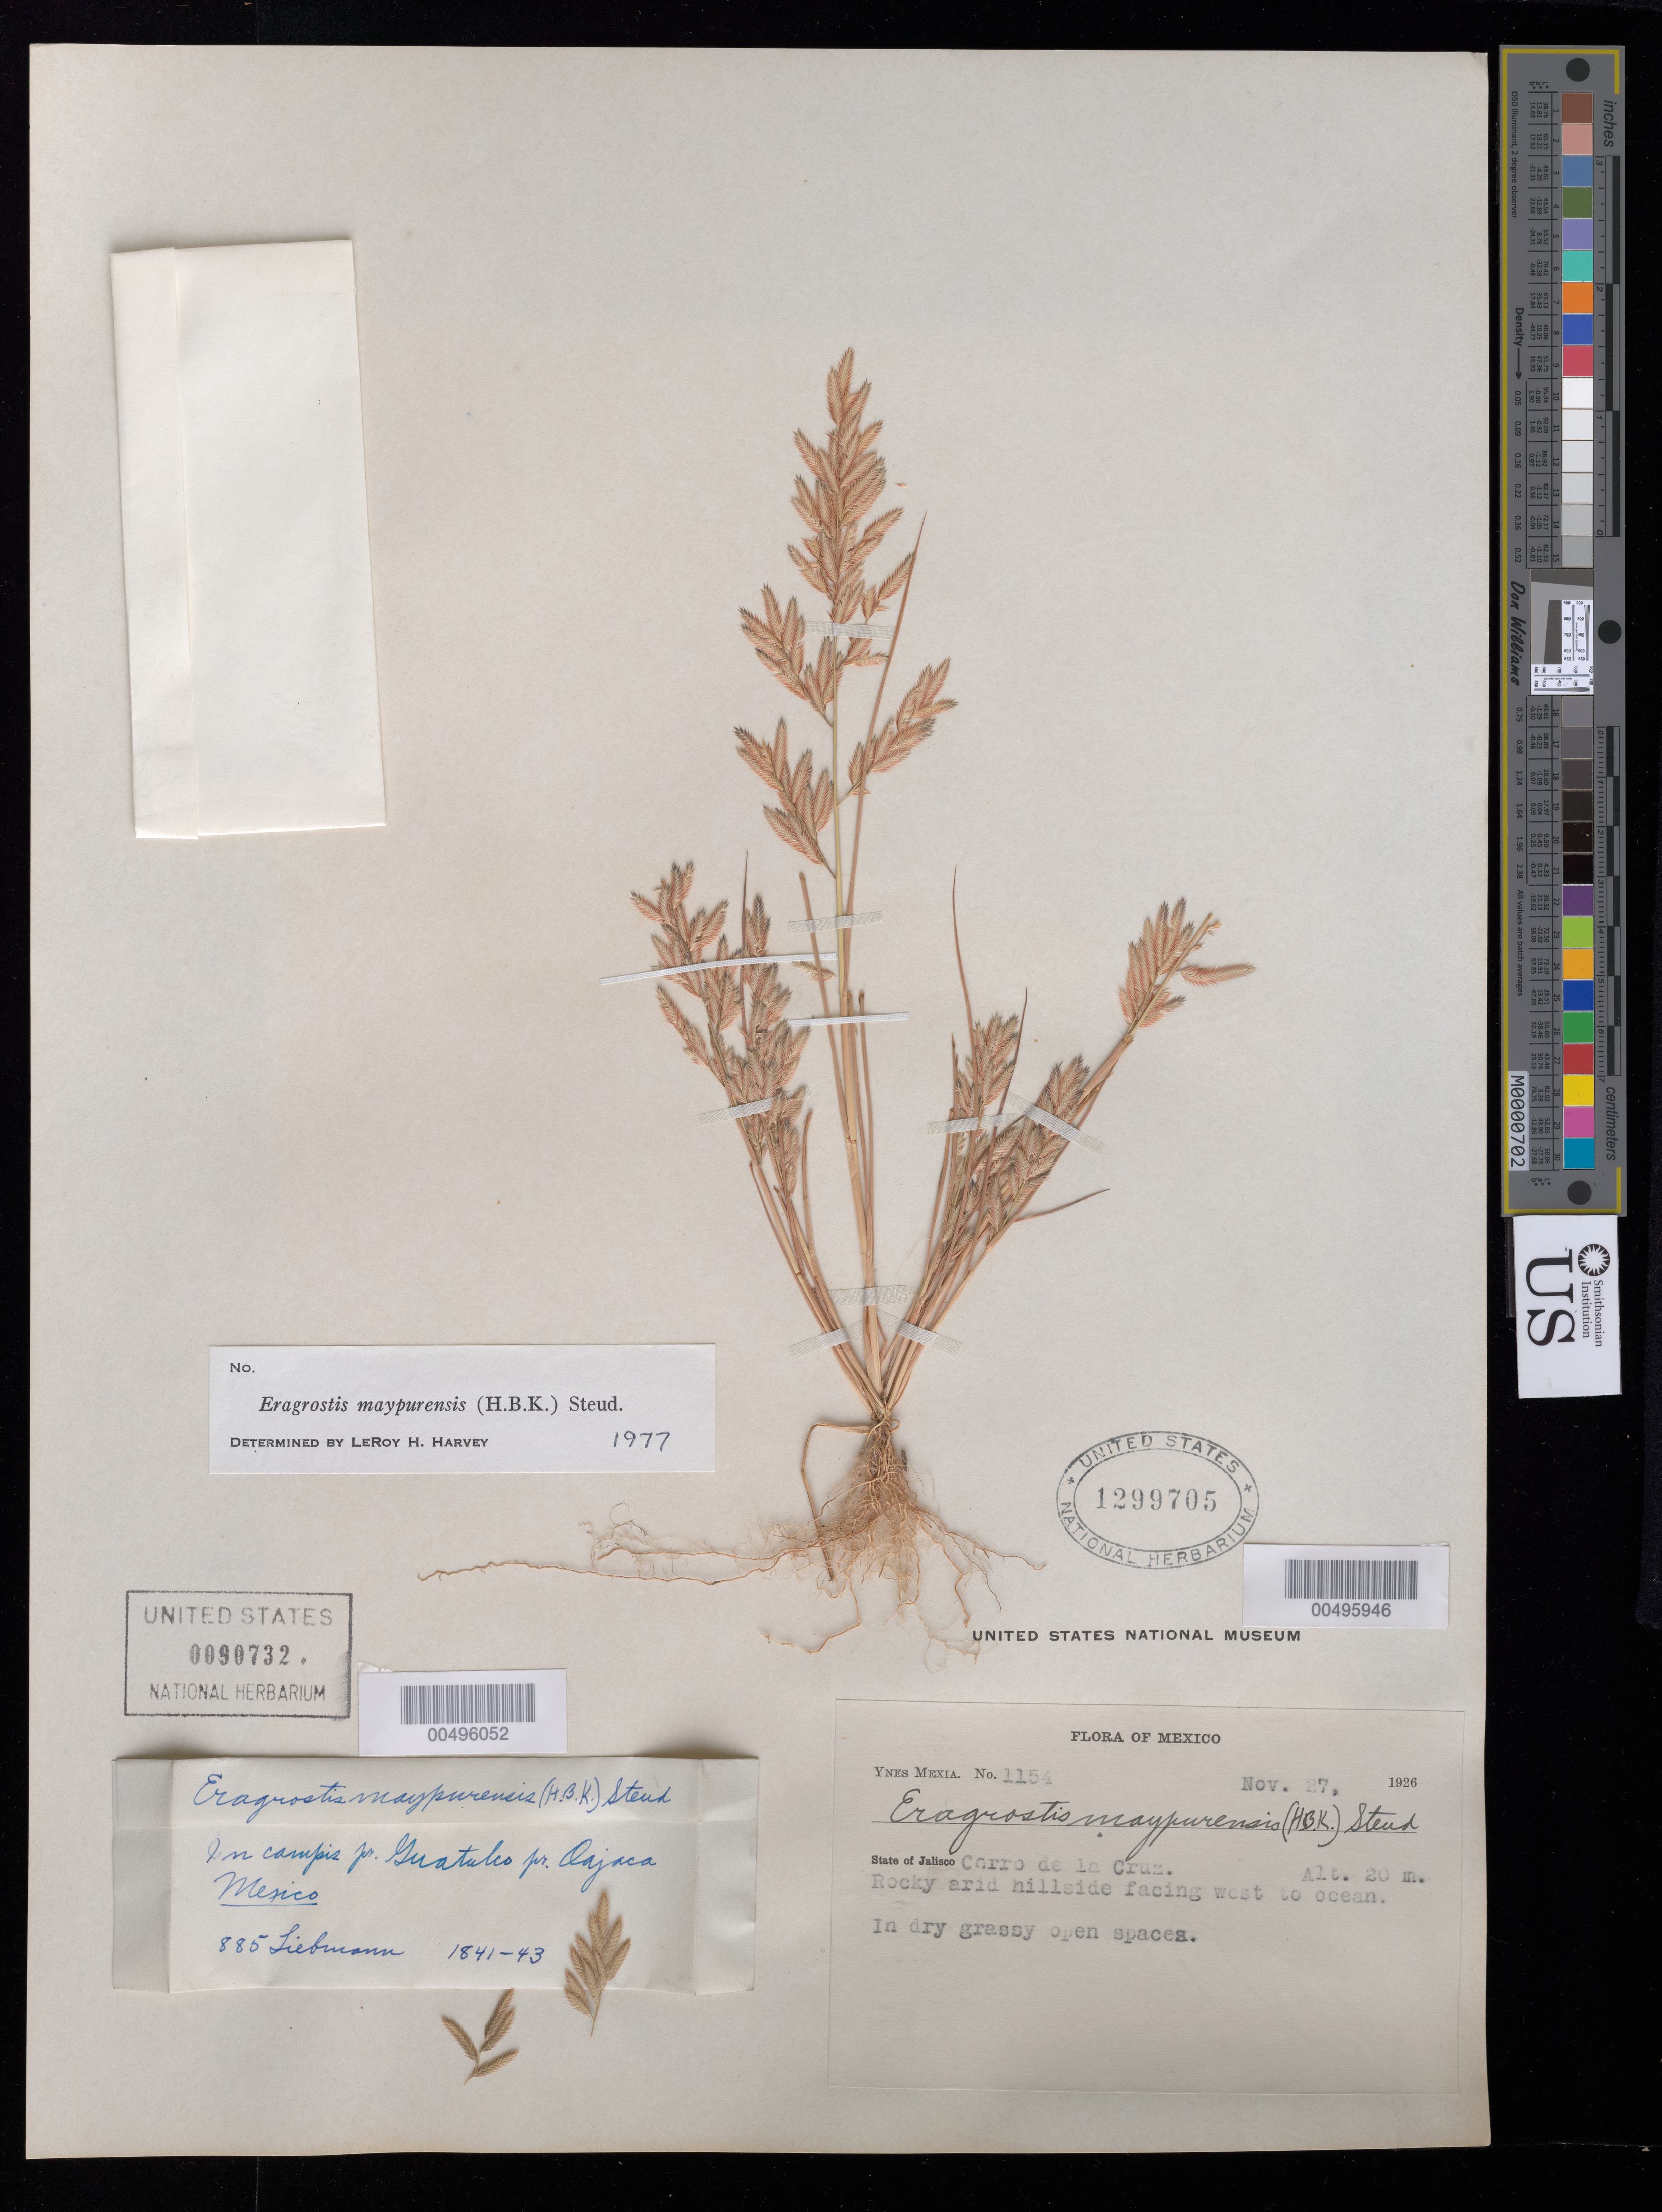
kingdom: Plantae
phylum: Tracheophyta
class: Liliopsida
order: Poales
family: Poaceae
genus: Eragrostis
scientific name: Eragrostis maypurensis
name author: (Kunth) Steud.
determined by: Harvey, L. H.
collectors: Y. Mexia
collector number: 1154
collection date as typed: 27 Nov 1926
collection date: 1926-11-27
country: Mexico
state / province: Jalisco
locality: Cerro de la Cruz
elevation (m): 20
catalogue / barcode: US 1299705